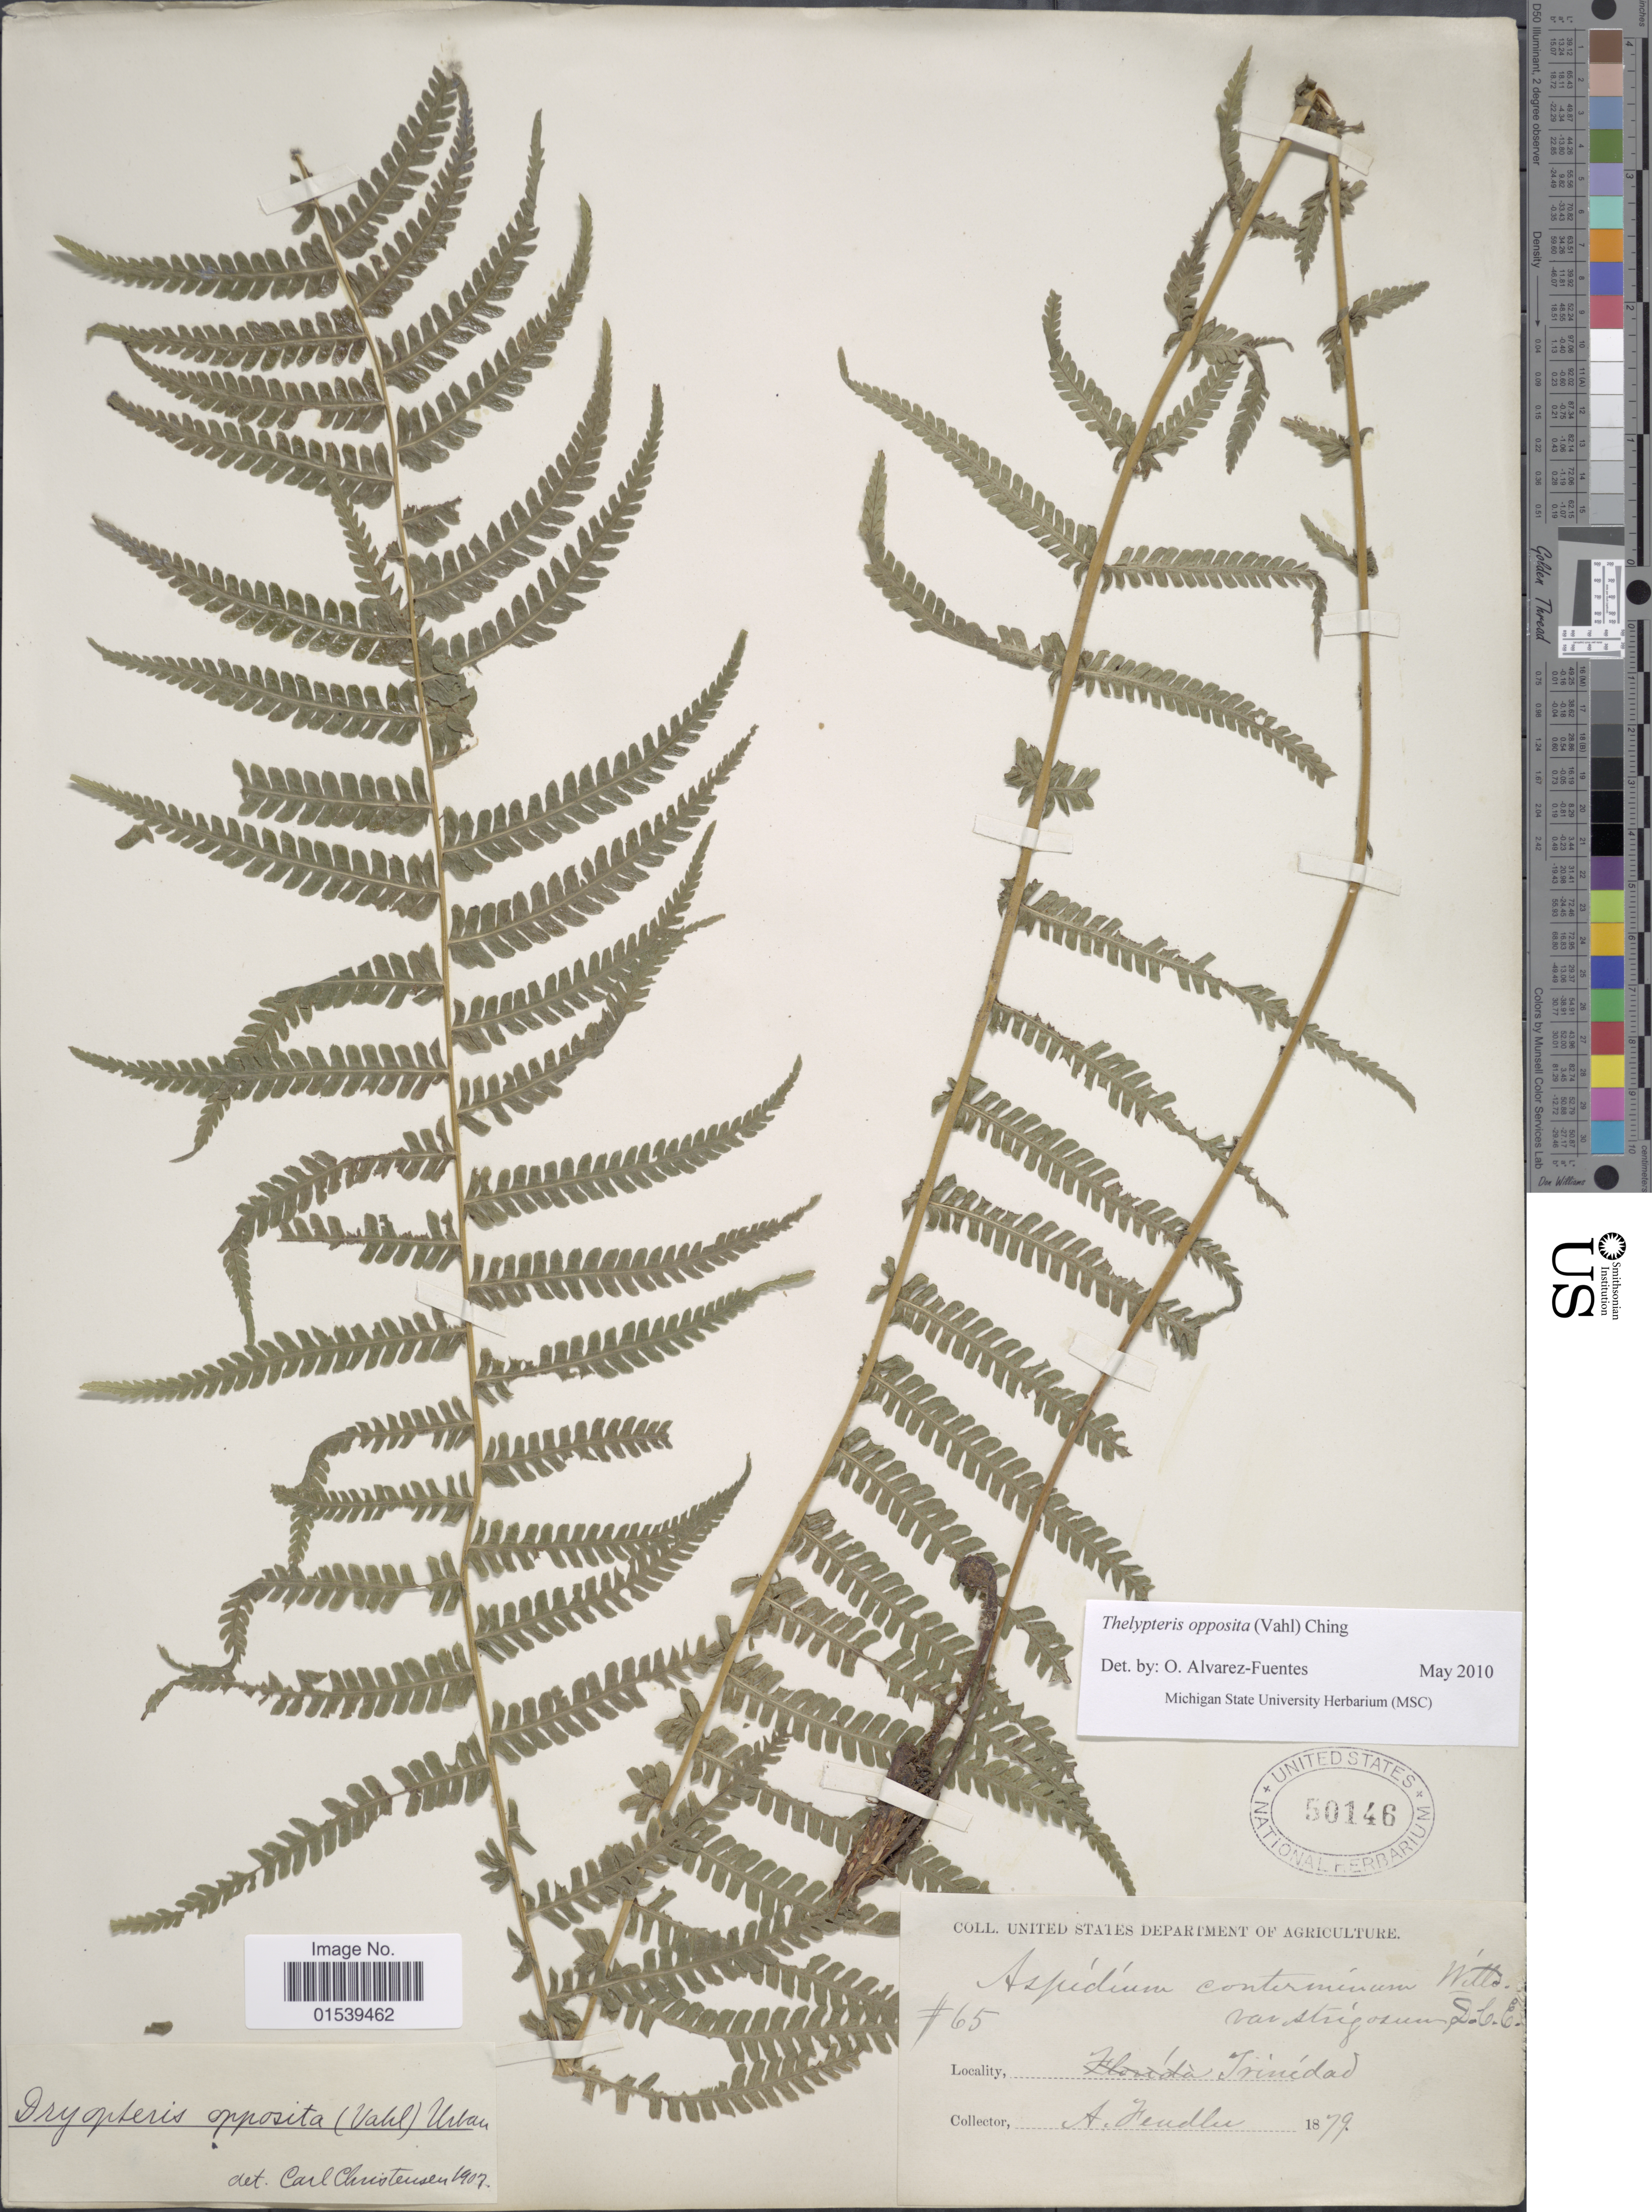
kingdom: Plantae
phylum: Tracheophyta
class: Polypodiopsida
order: Polypodiales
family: Thelypteridaceae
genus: Amauropelta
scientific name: Amauropelta opposita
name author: (Vahl) Pic. Serm.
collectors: A. Fendler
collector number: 65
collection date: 1879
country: Trinidad and Tobago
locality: Trinidad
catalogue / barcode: US 50146